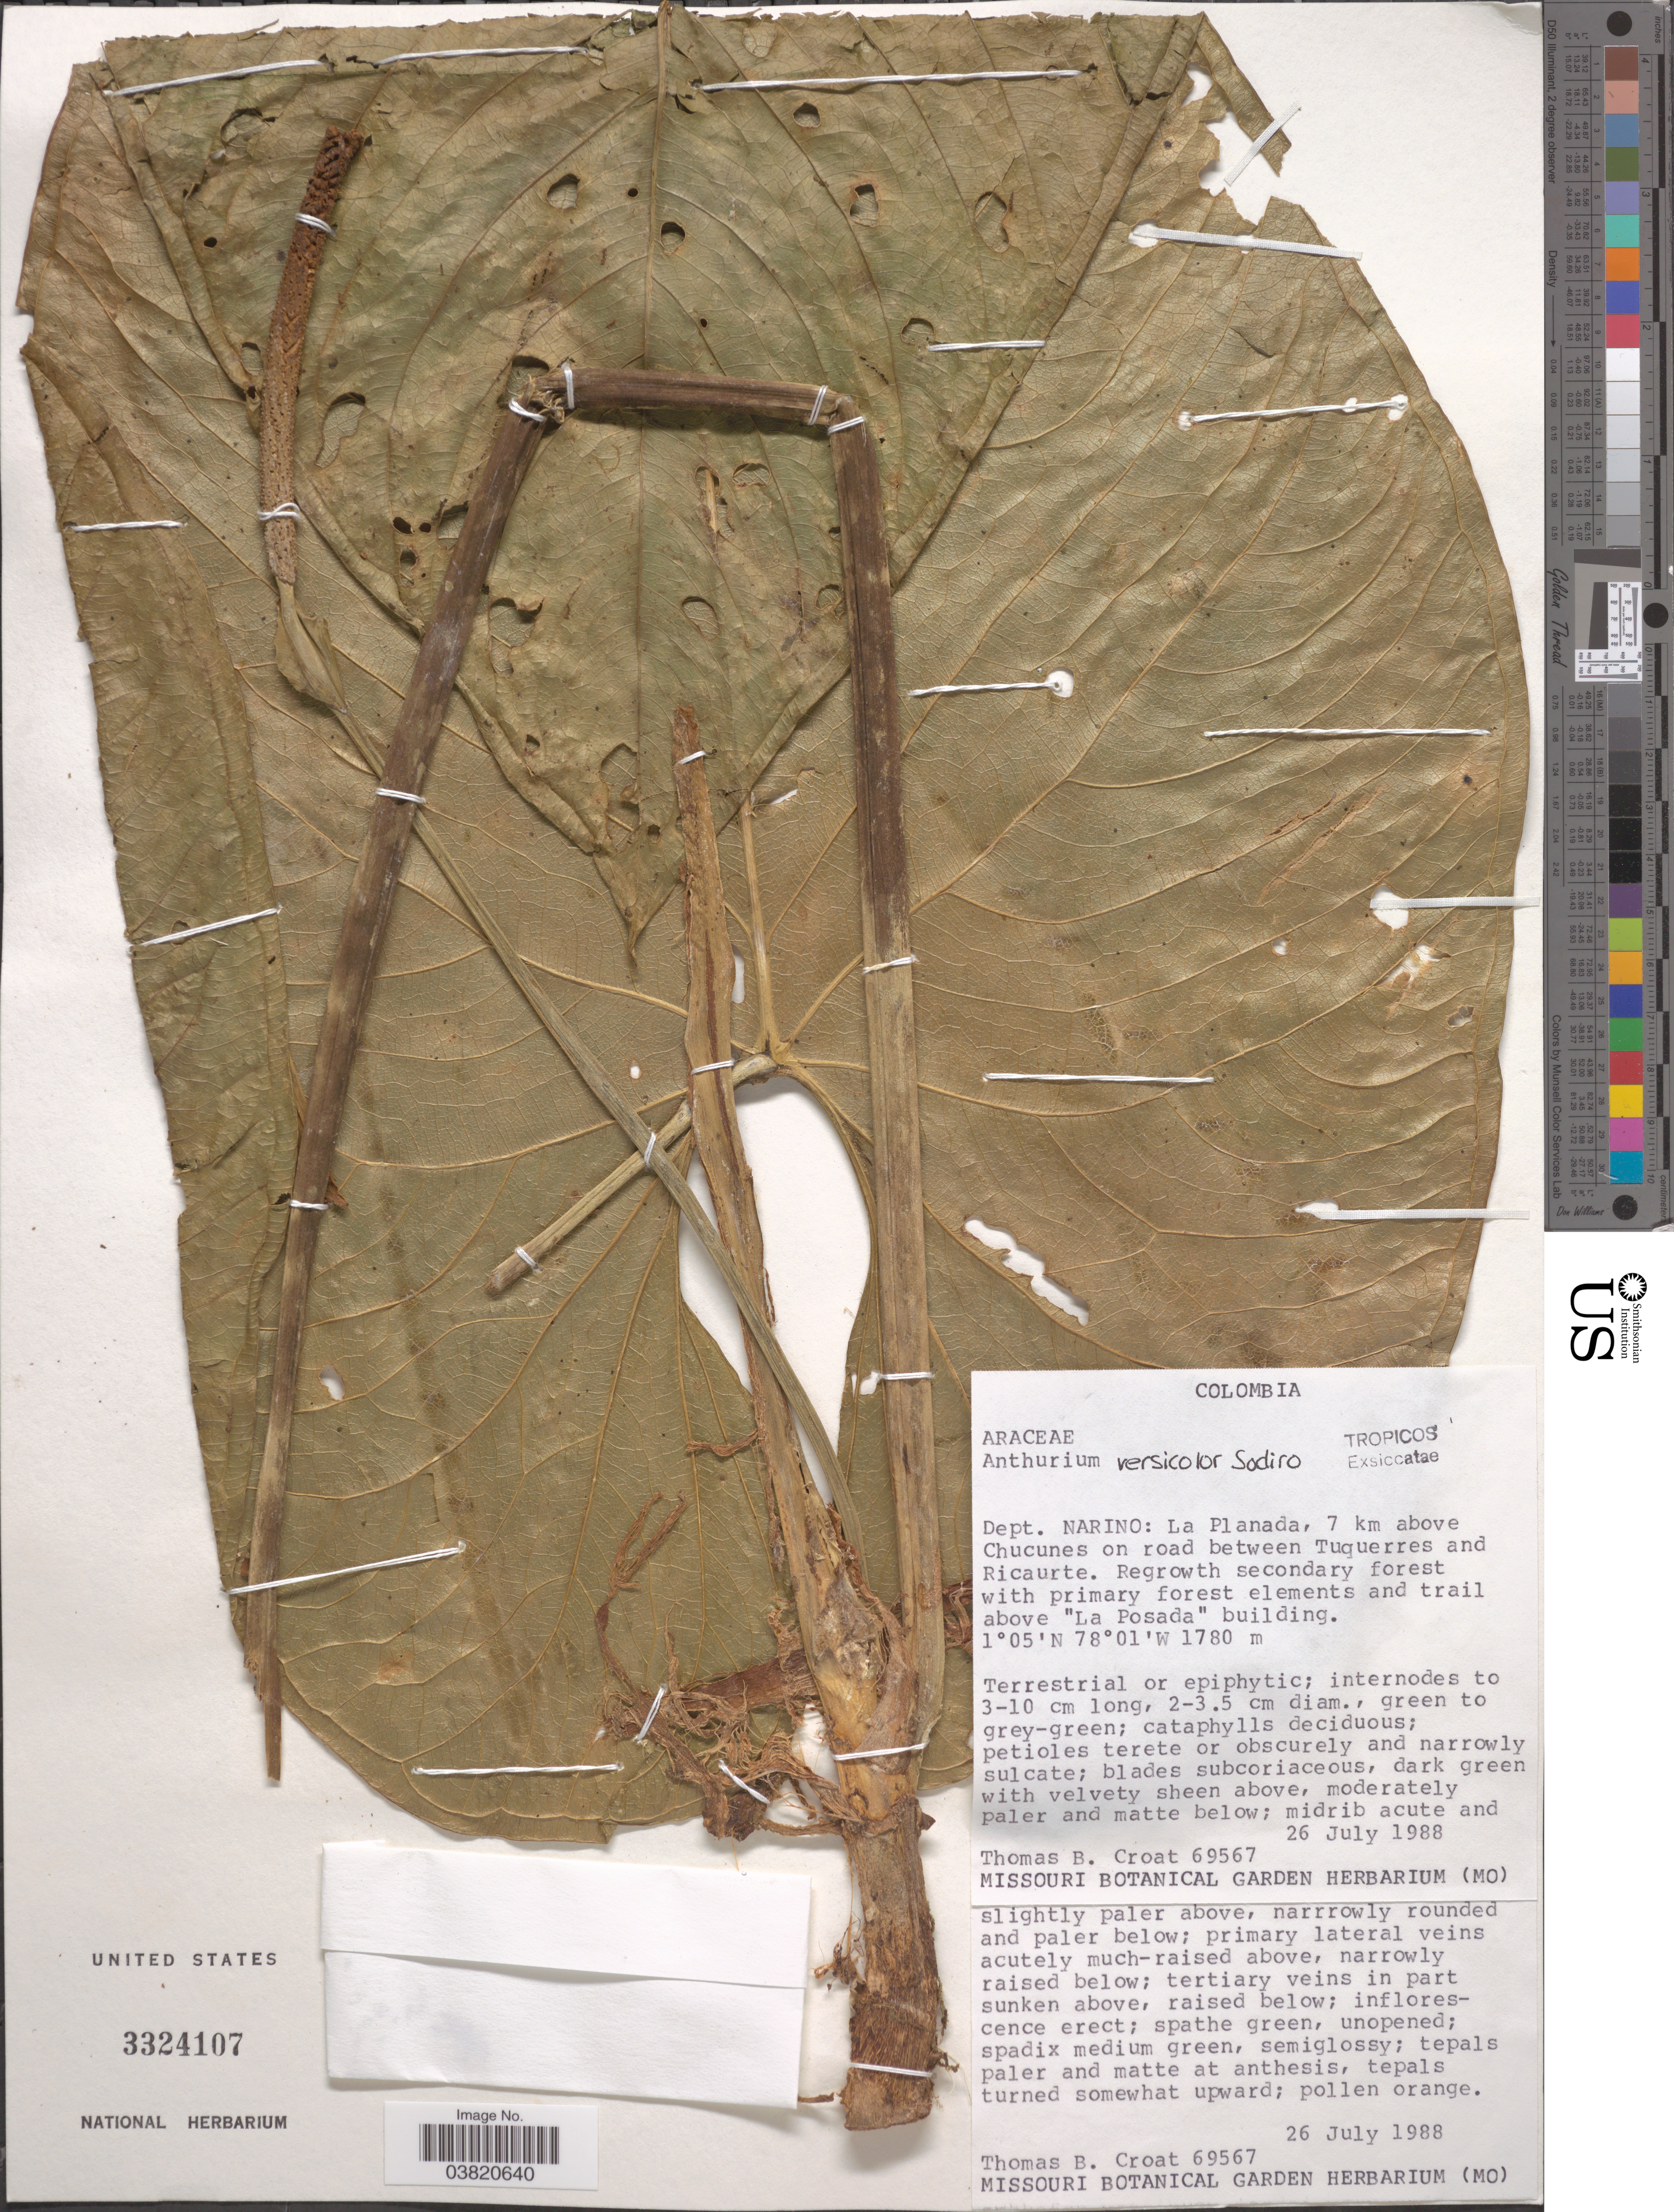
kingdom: Plantae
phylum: Tracheophyta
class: Liliopsida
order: Alismatales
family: Araceae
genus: Anthurium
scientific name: Anthurium versicolor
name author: Sodiro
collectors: T. B. Croat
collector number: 69567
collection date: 1988-07-26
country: Colombia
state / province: Nariño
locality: Dept. Narino: La Planada, 7 km above Chucunes on road between Tuguerres and Ricaurte.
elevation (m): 1780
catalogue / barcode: US 3324107